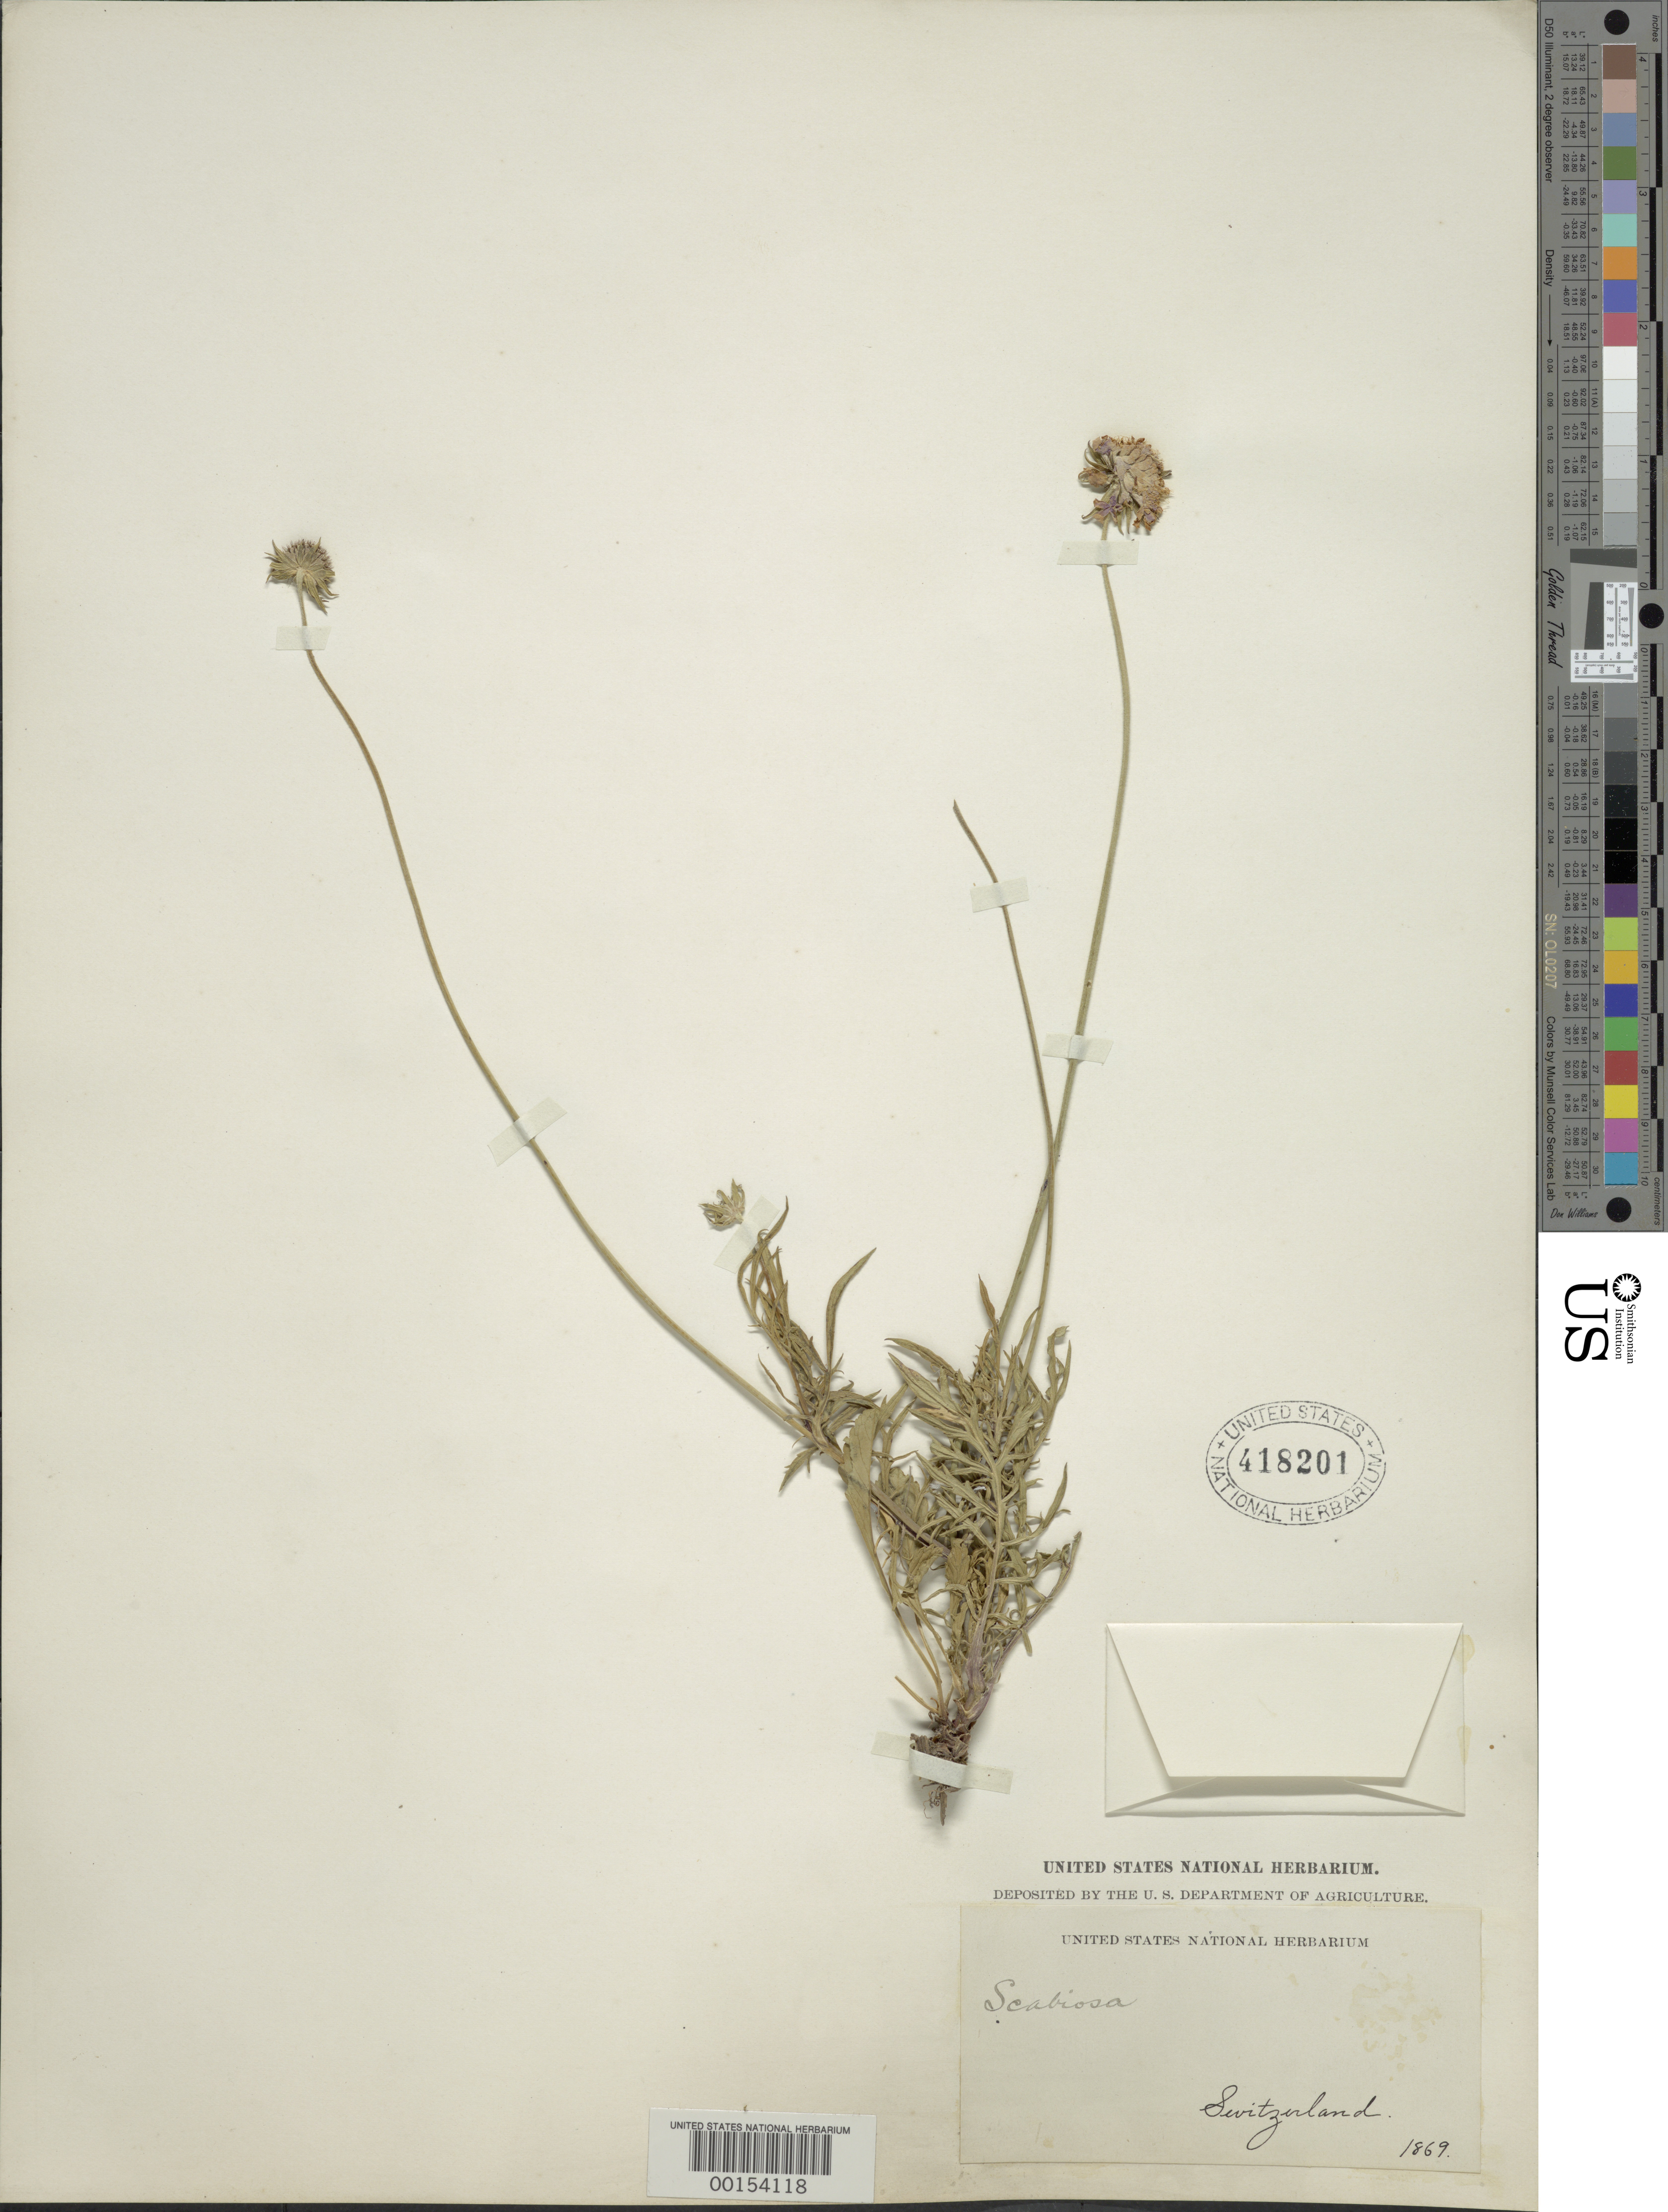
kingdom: Plantae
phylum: Tracheophyta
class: Magnoliopsida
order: Dipsacales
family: Caprifoliaceae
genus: Scabiosa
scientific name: Scabiosa sp.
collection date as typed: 1869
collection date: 1869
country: Switzerland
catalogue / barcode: US 418201